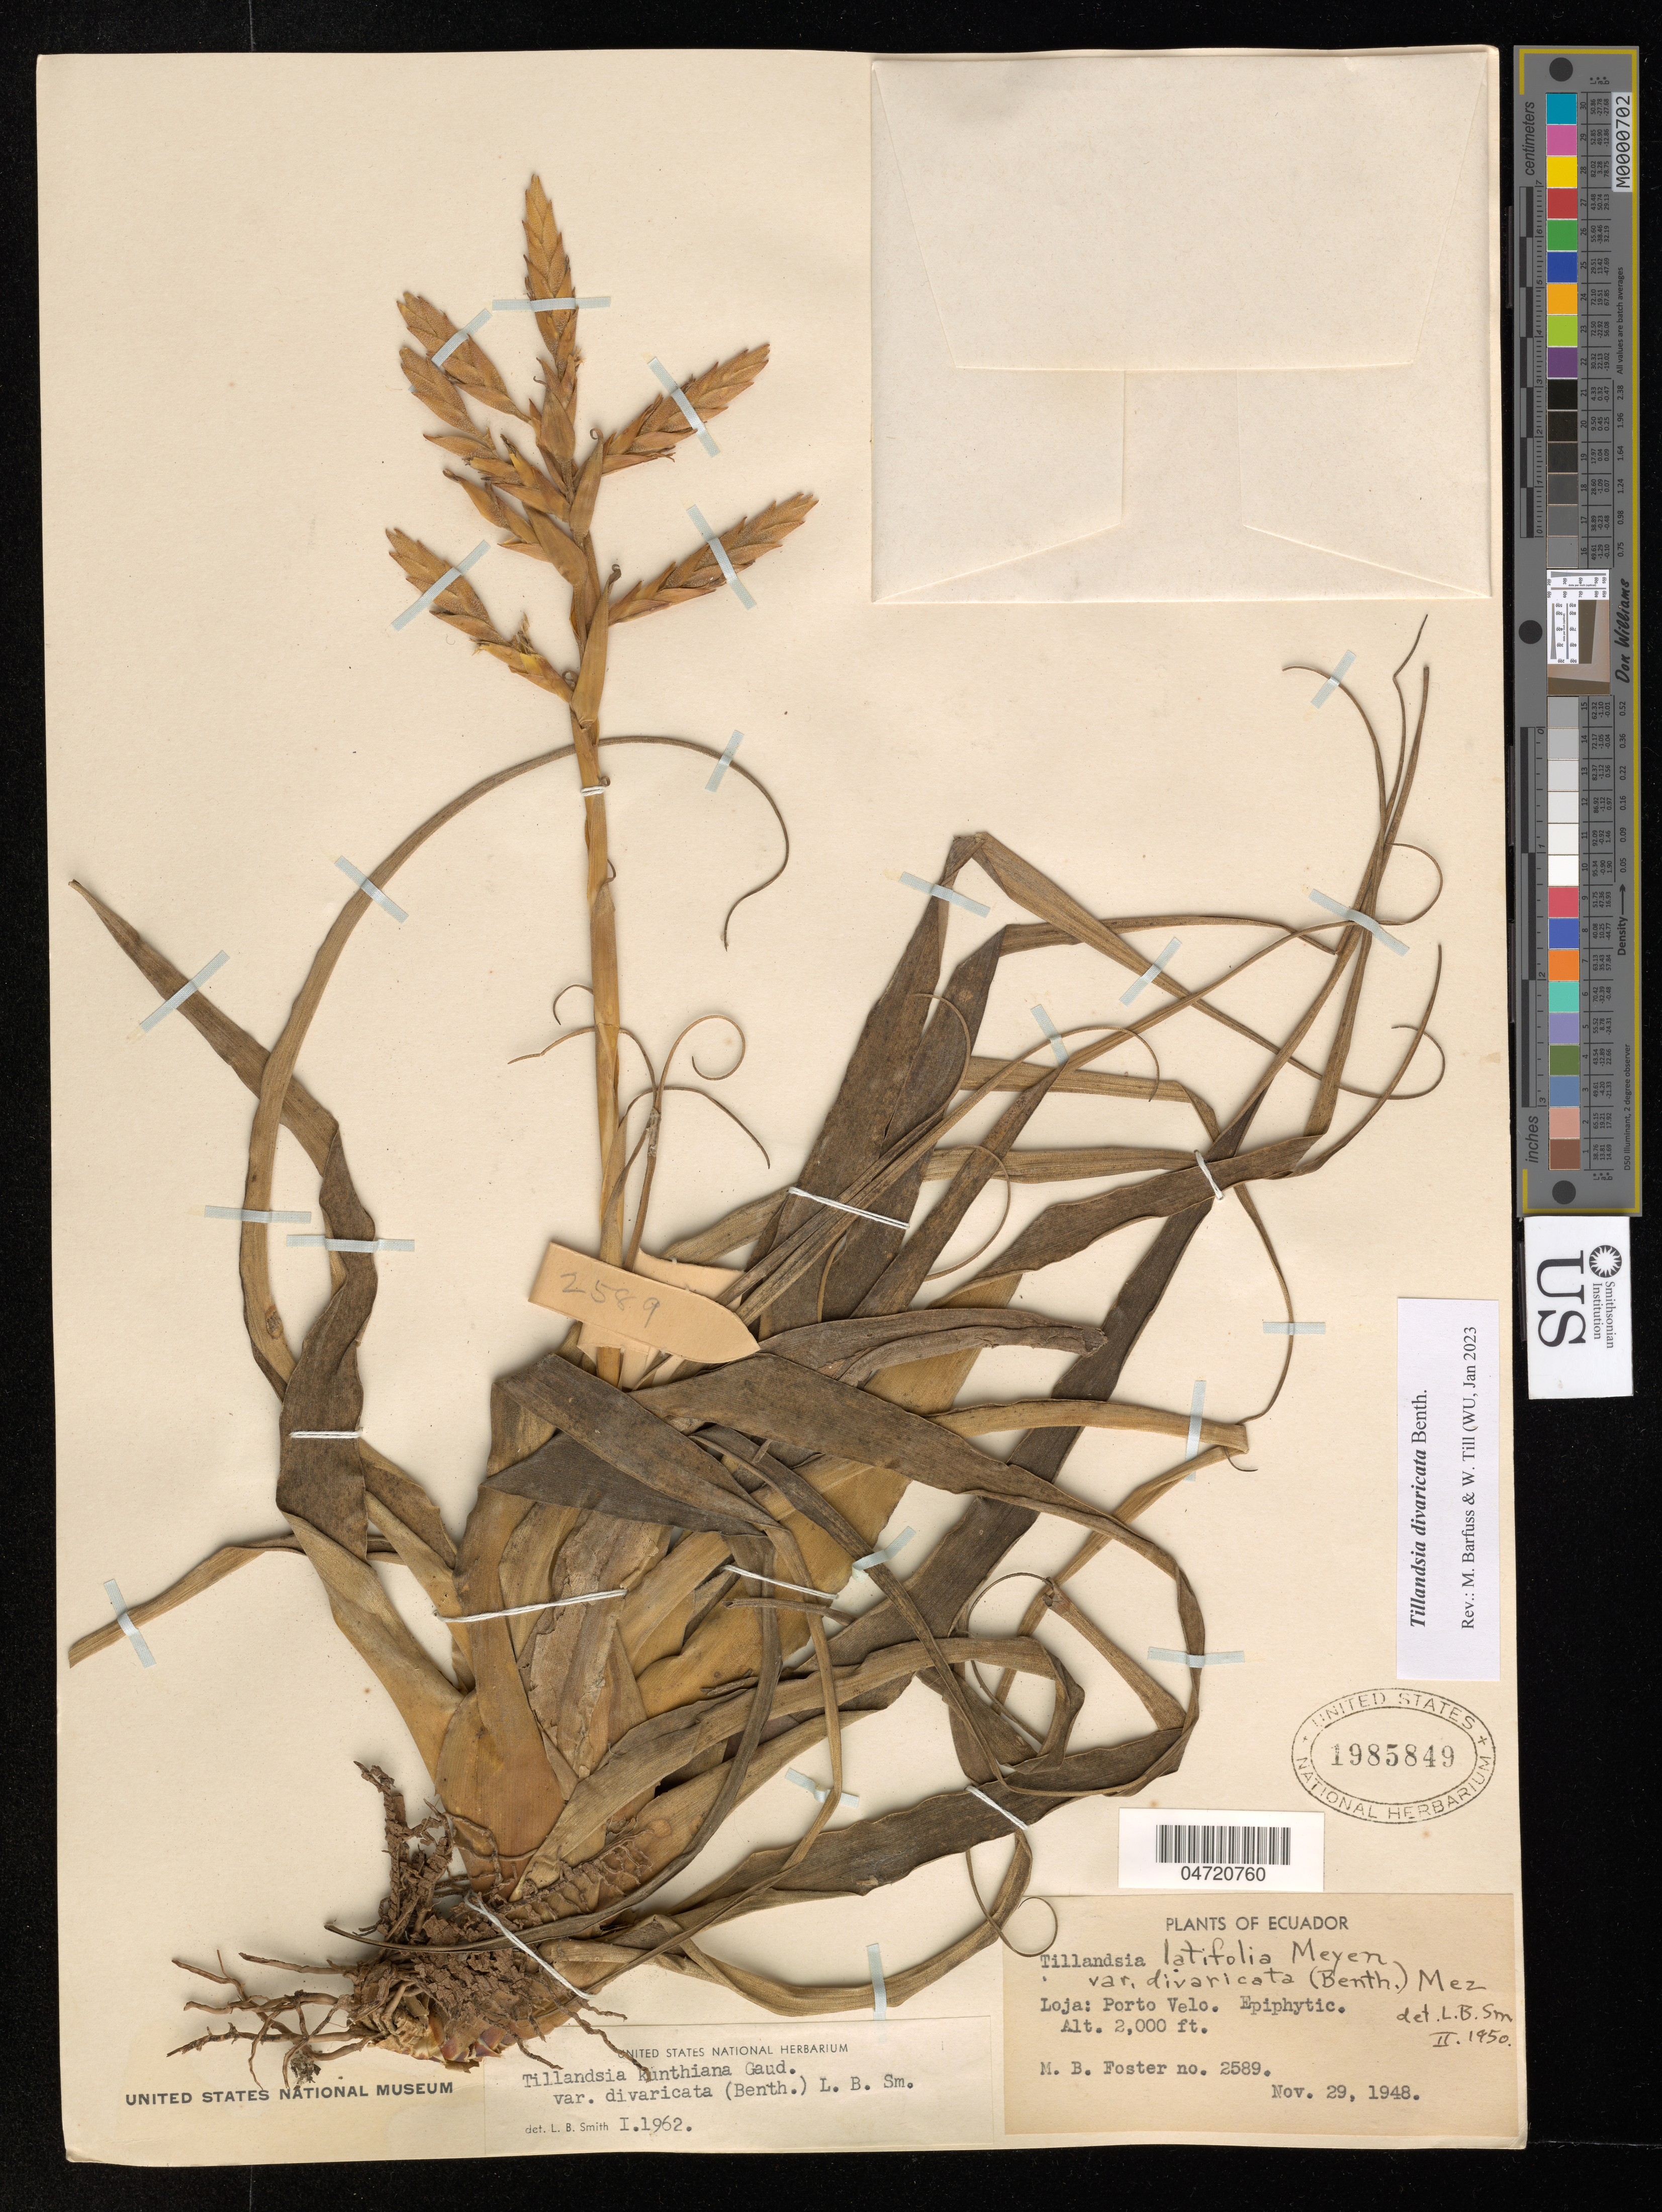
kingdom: Plantae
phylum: Tracheophyta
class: Liliopsida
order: Poales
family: Bromeliaceae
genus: Tillandsia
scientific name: Tillandsia divaricata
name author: Benth.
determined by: Barfuss, Michael H.; Till, W.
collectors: M. B. Foster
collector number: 2589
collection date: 1948-11-29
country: Ecuador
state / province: Loja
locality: Porto Velo.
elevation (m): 610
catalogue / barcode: US 1985849